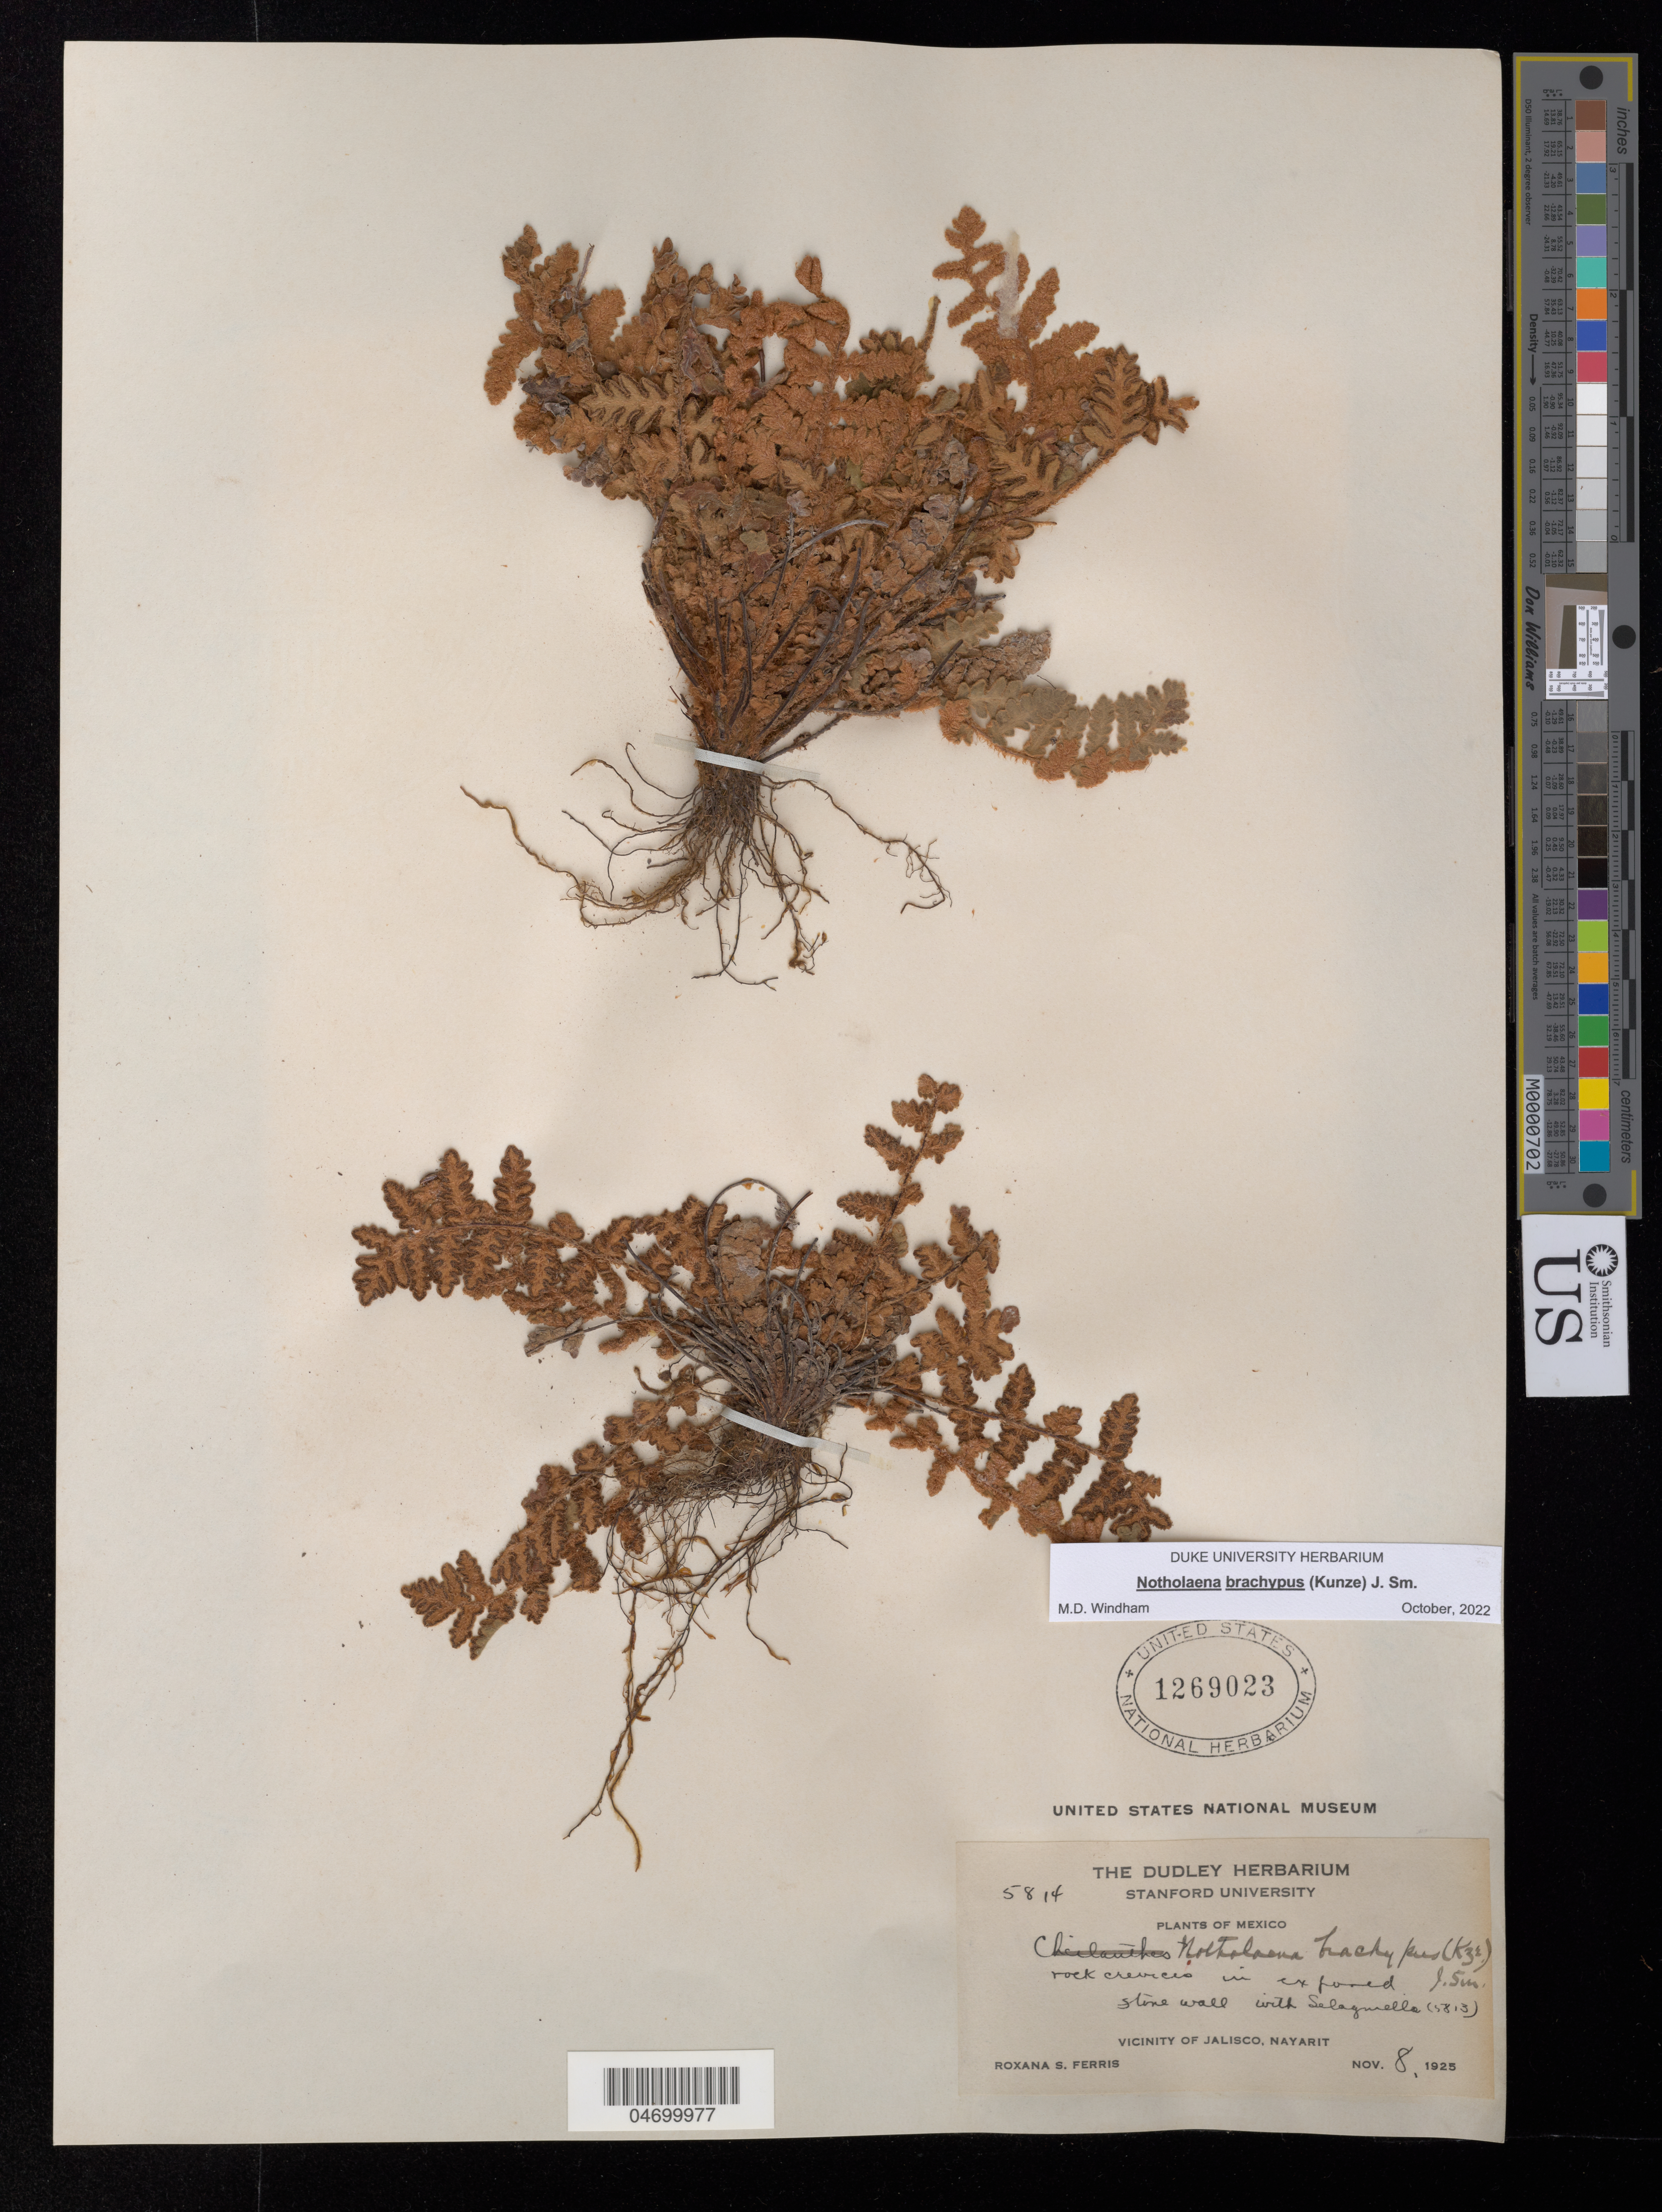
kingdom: Plantae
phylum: Tracheophyta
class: Polypodiopsida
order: Polypodiales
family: Pteridaceae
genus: Notholaena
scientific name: Notholaena brachypus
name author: (Kunze) J. Sm.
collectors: R. S. Ferris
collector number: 5814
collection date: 1925-11-08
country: Mexico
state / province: Nayarit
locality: Vicinity of Jalisco.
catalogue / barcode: US 1269023